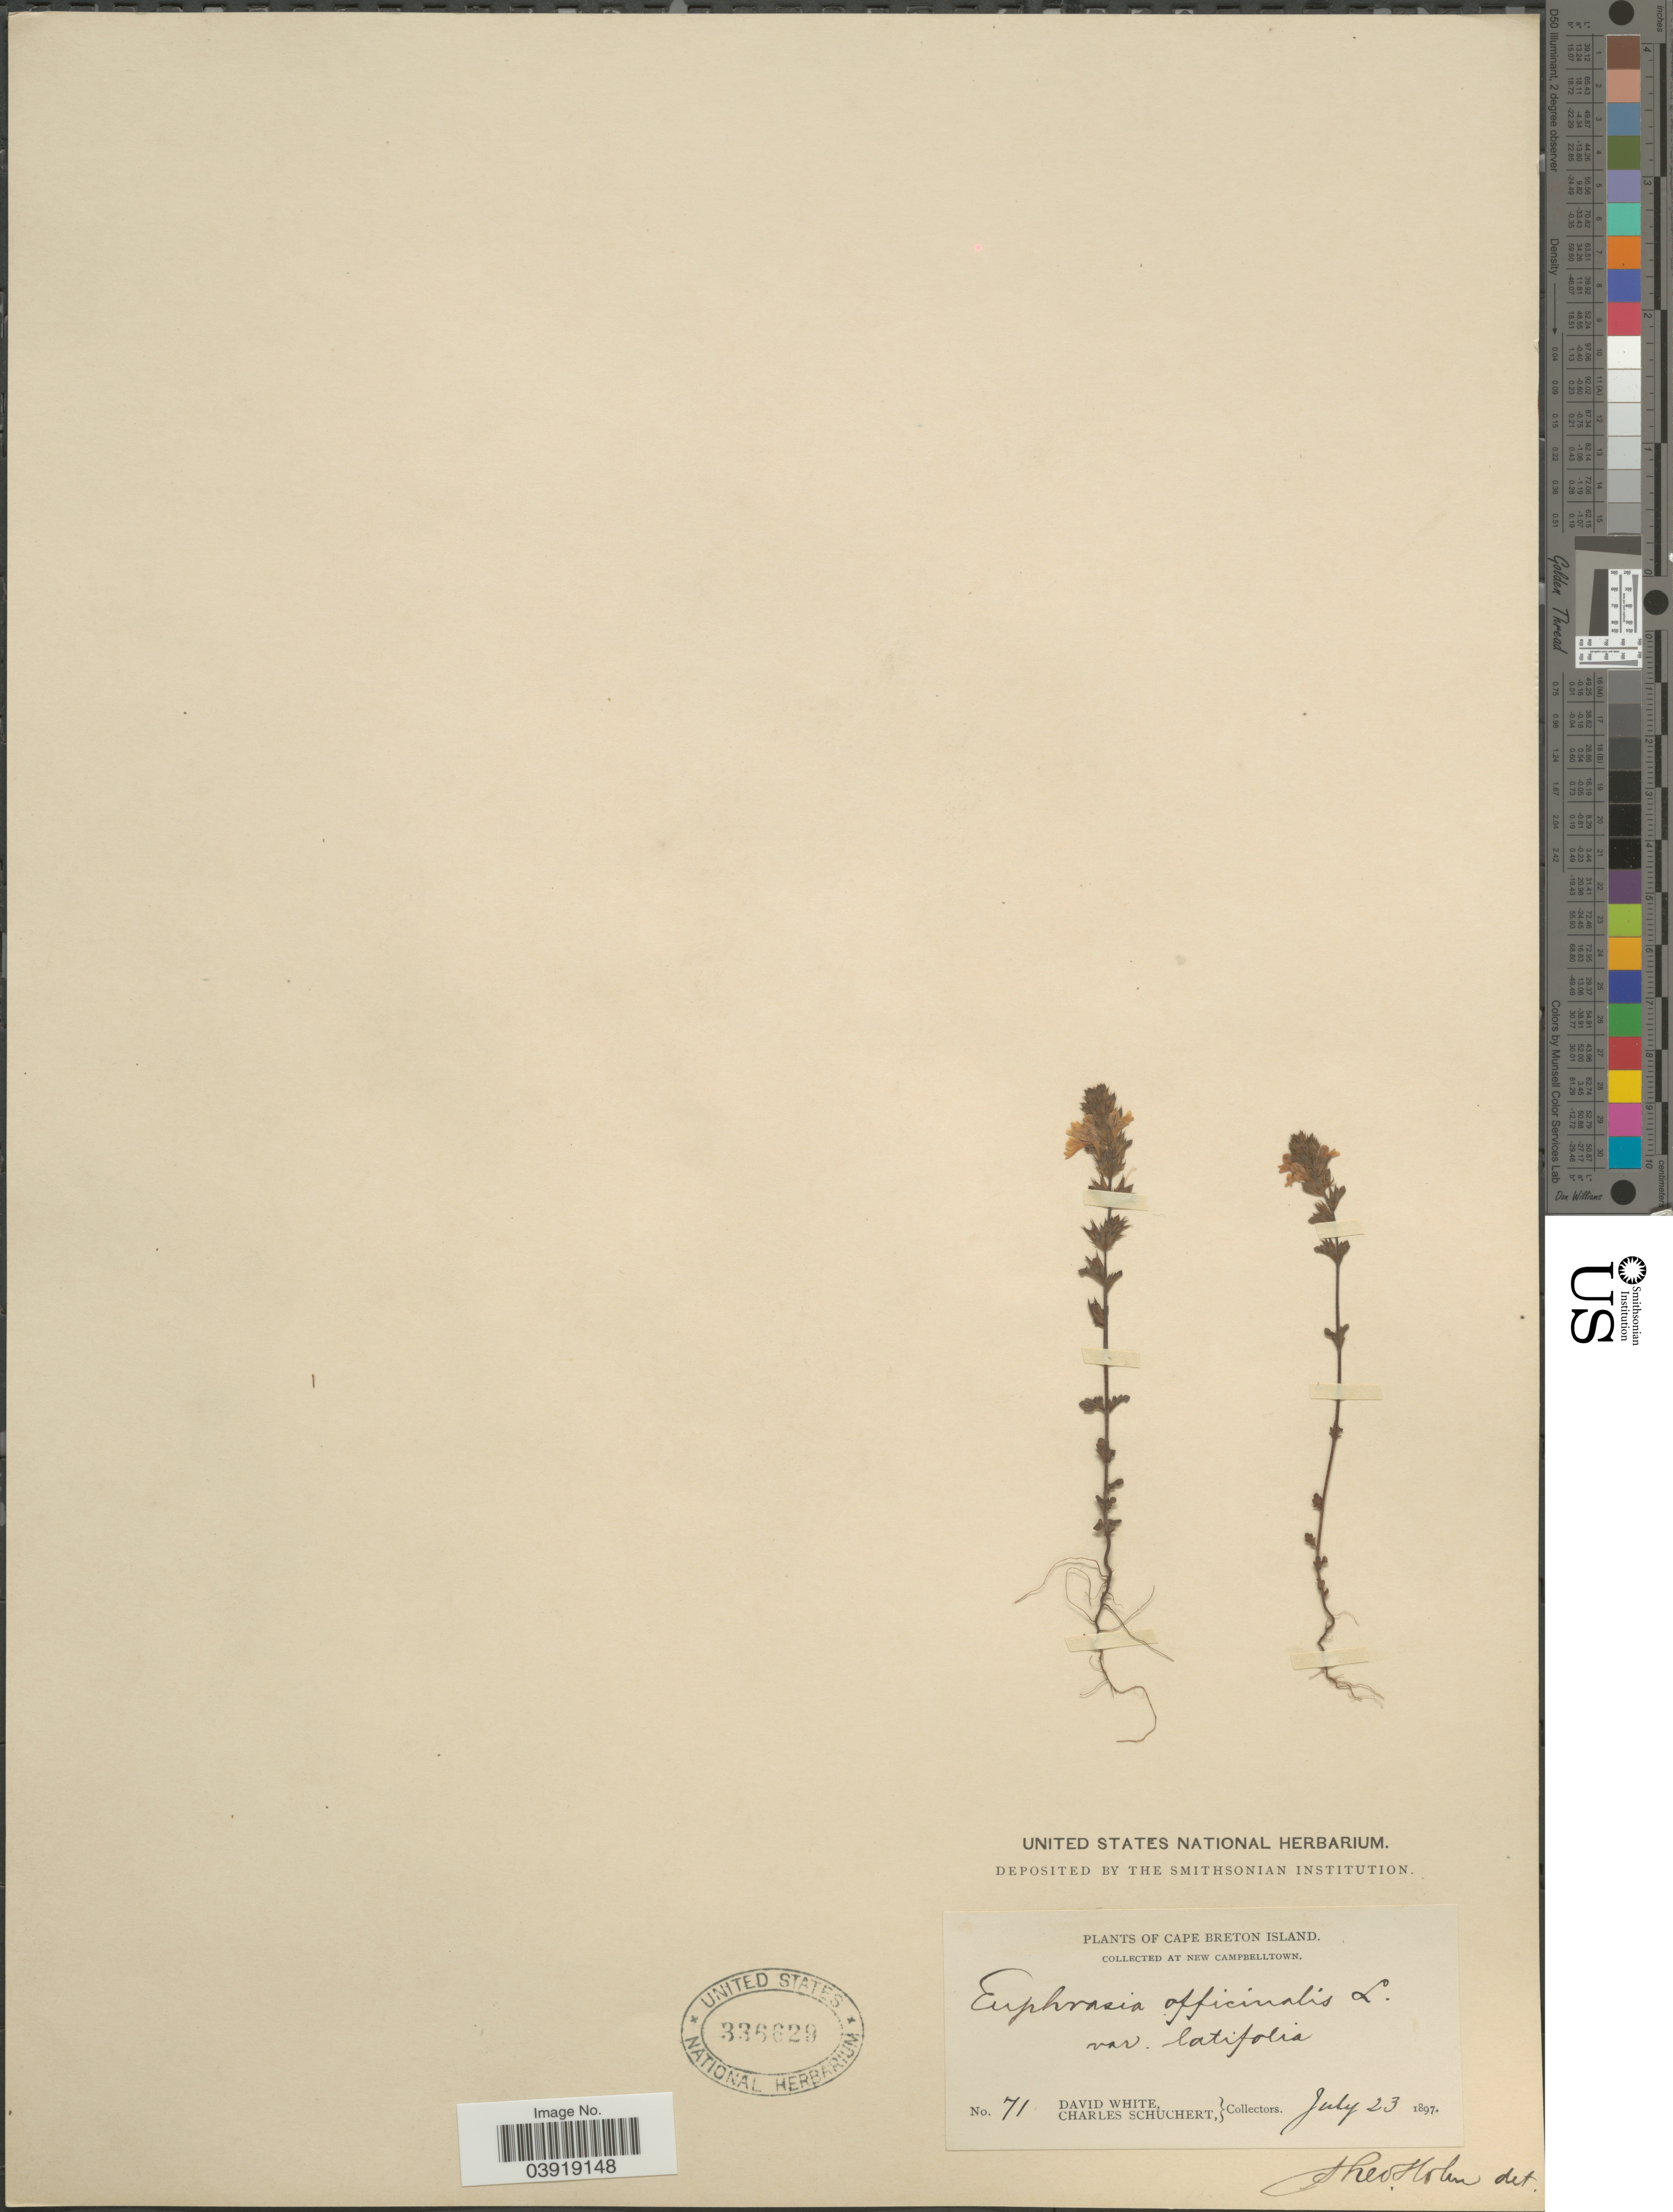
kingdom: Plantae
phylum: Tracheophyta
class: Magnoliopsida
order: Lamiales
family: Orobanchaceae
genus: Euphrasia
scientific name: Euphrasia sp.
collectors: D. White & C. Schuchert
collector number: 71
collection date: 1897-07-23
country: Canada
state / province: Nova Scotia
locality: Cape Breton Island. New Campbelltown.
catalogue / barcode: US 336629